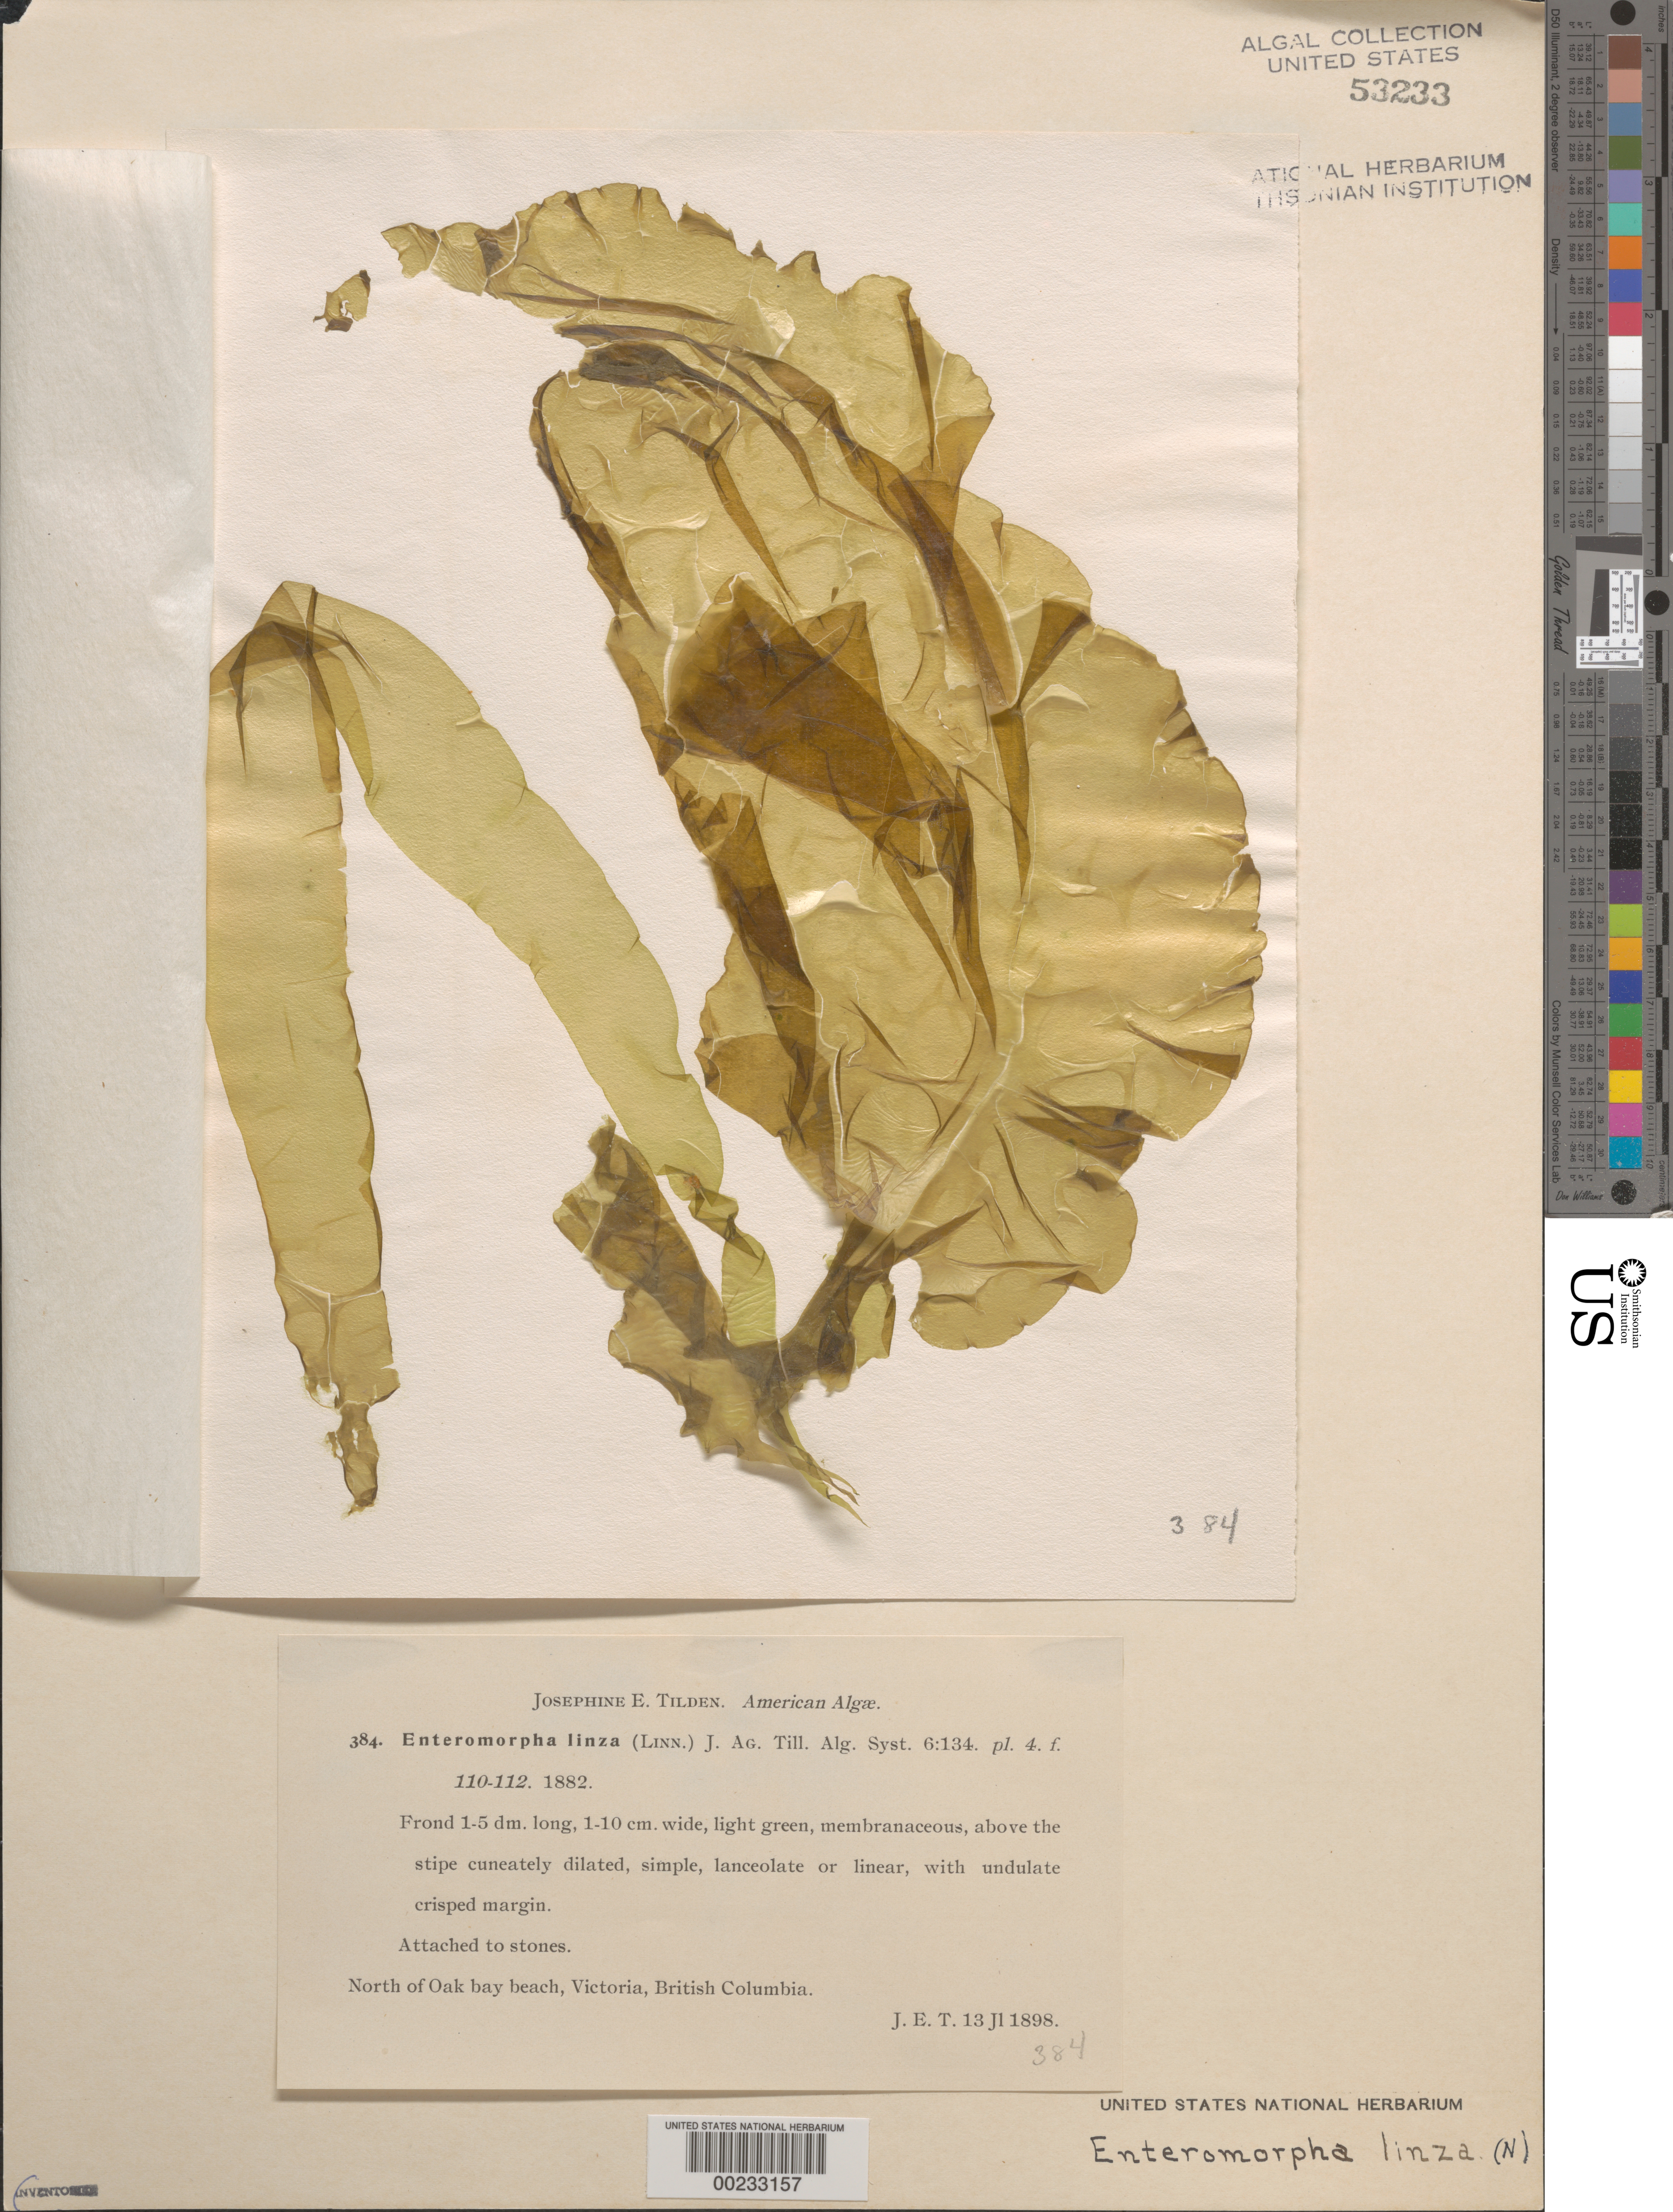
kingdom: Plantae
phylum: Chlorophyta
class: Ulvophyceae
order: Ulvales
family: Ulvaceae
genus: Ulva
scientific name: Ulva clathrata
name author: (Roth) C. Agardh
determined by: Algae name updating Project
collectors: J. E. Tilden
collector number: JET 384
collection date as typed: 13 Jul 1898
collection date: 1898-07-13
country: Canada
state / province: British Columbia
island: Vancouver Island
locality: Victoria, north of Oak Bay Beach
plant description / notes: Tilden, American Algae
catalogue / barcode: US 53233